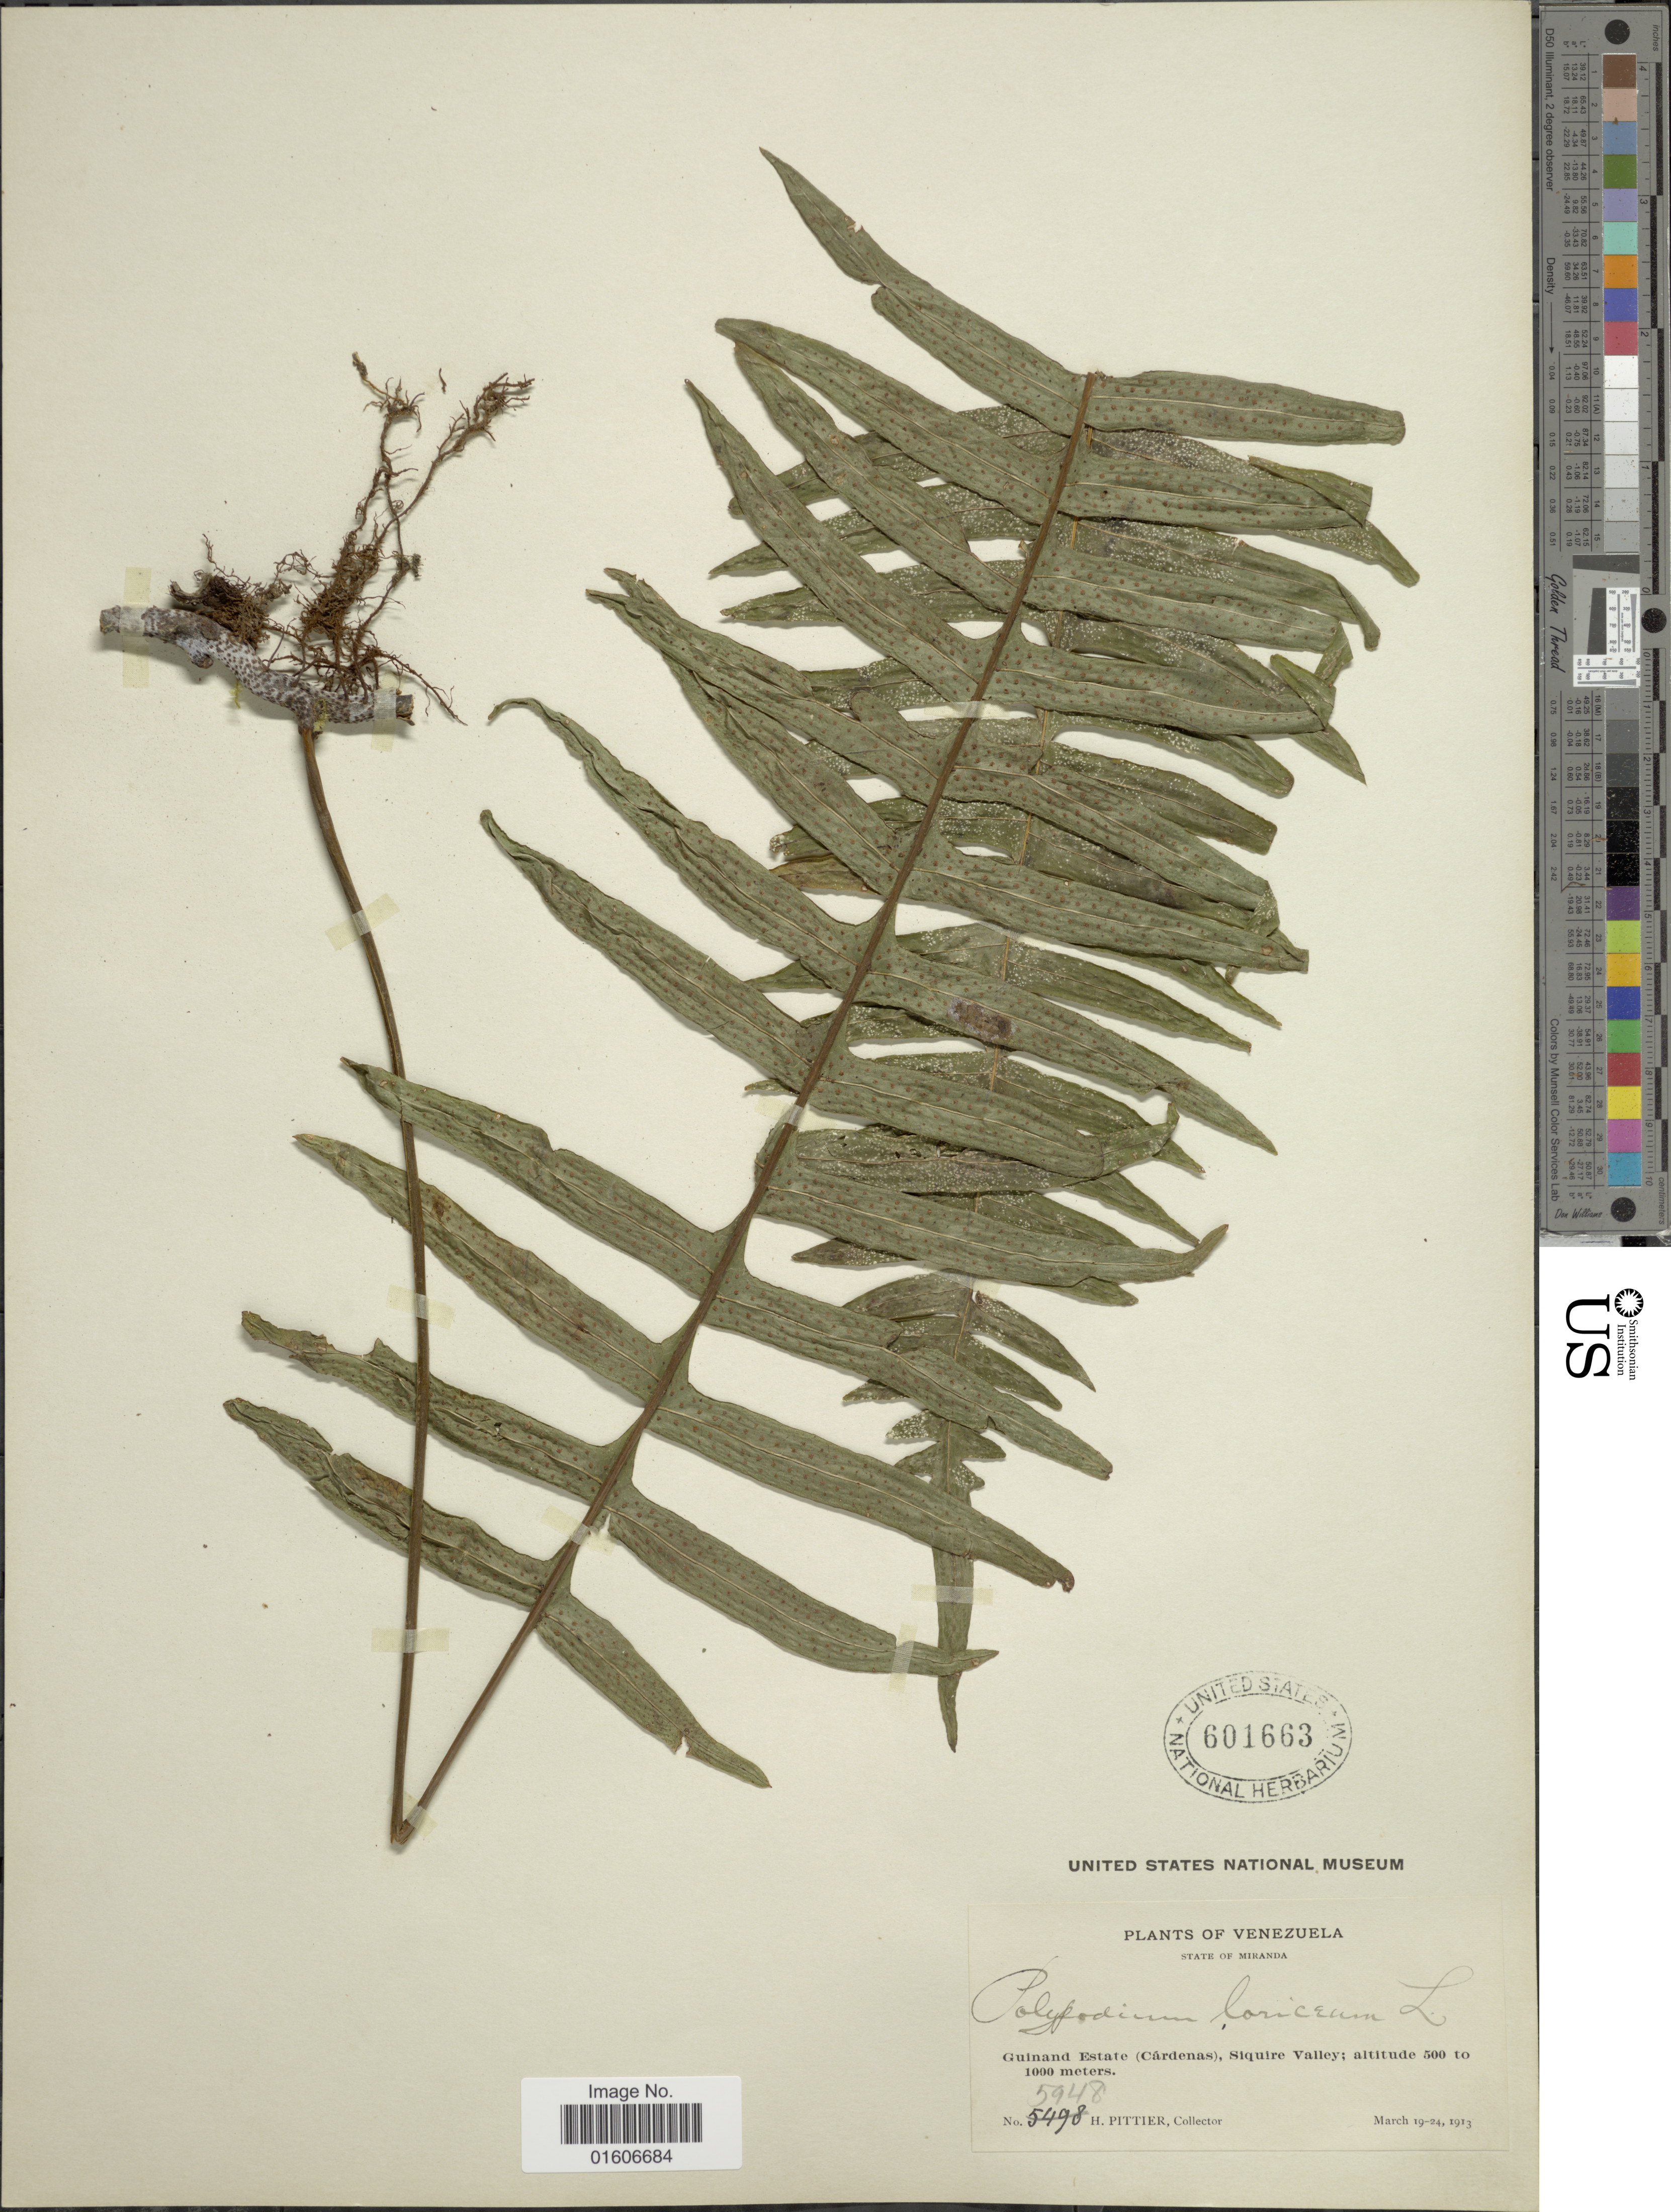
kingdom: Plantae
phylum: Tracheophyta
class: Polypodiopsida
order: Polypodiales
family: Polypodiaceae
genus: Serpocaulon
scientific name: Serpocaulon loriceum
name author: (L.) A.R. Sm.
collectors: H. F. Pittier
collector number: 5948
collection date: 1913-03-19/1913-03-24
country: Venezuela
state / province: Miranda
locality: Guinand Estate (Cárdenas), Siquire Valley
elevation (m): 500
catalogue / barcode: US 601663